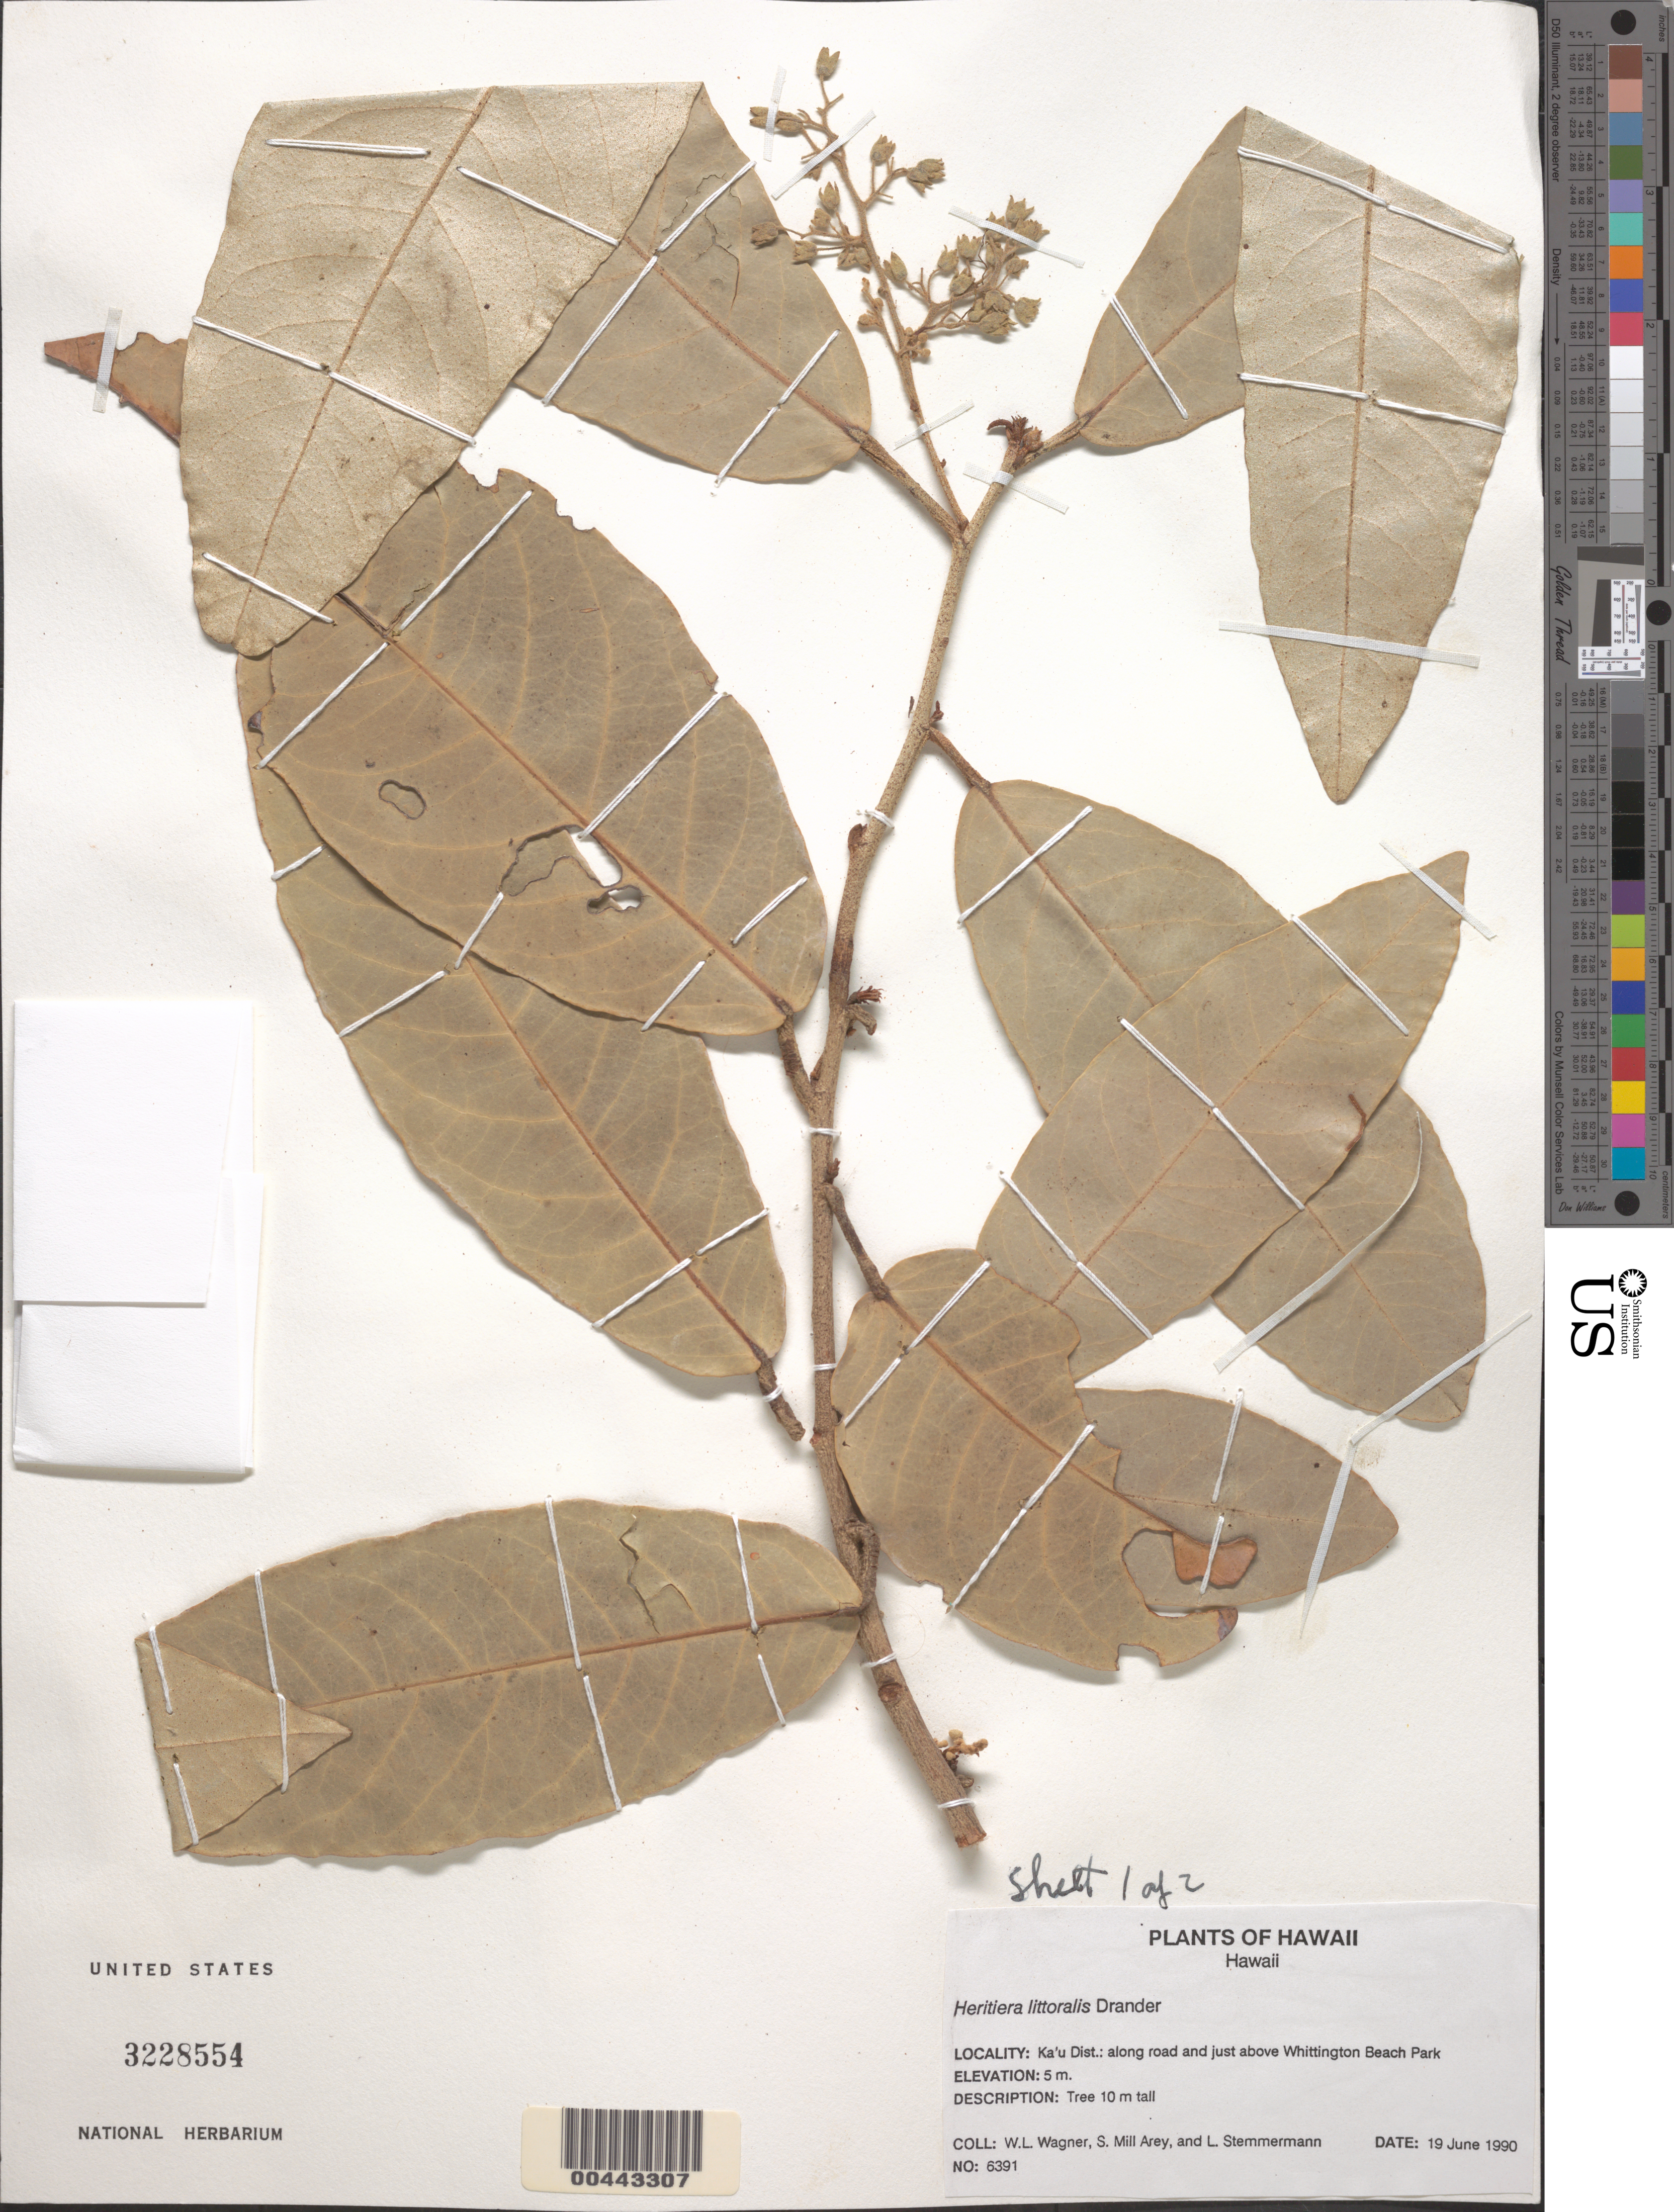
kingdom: Plantae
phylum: Tracheophyta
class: Magnoliopsida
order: Malvales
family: Malvaceae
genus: Heritiera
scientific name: Heritiera littoralis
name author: Aiton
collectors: W. L. Wagner, S. Arey & L. Stemmermann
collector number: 6391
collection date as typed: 19 Jun 1990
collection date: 1990-06-19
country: United States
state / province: Hawaii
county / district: Hawaii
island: Hawaii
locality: Kau Dist: along road and just above Whittington Beach Park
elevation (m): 5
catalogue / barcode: US 3228554